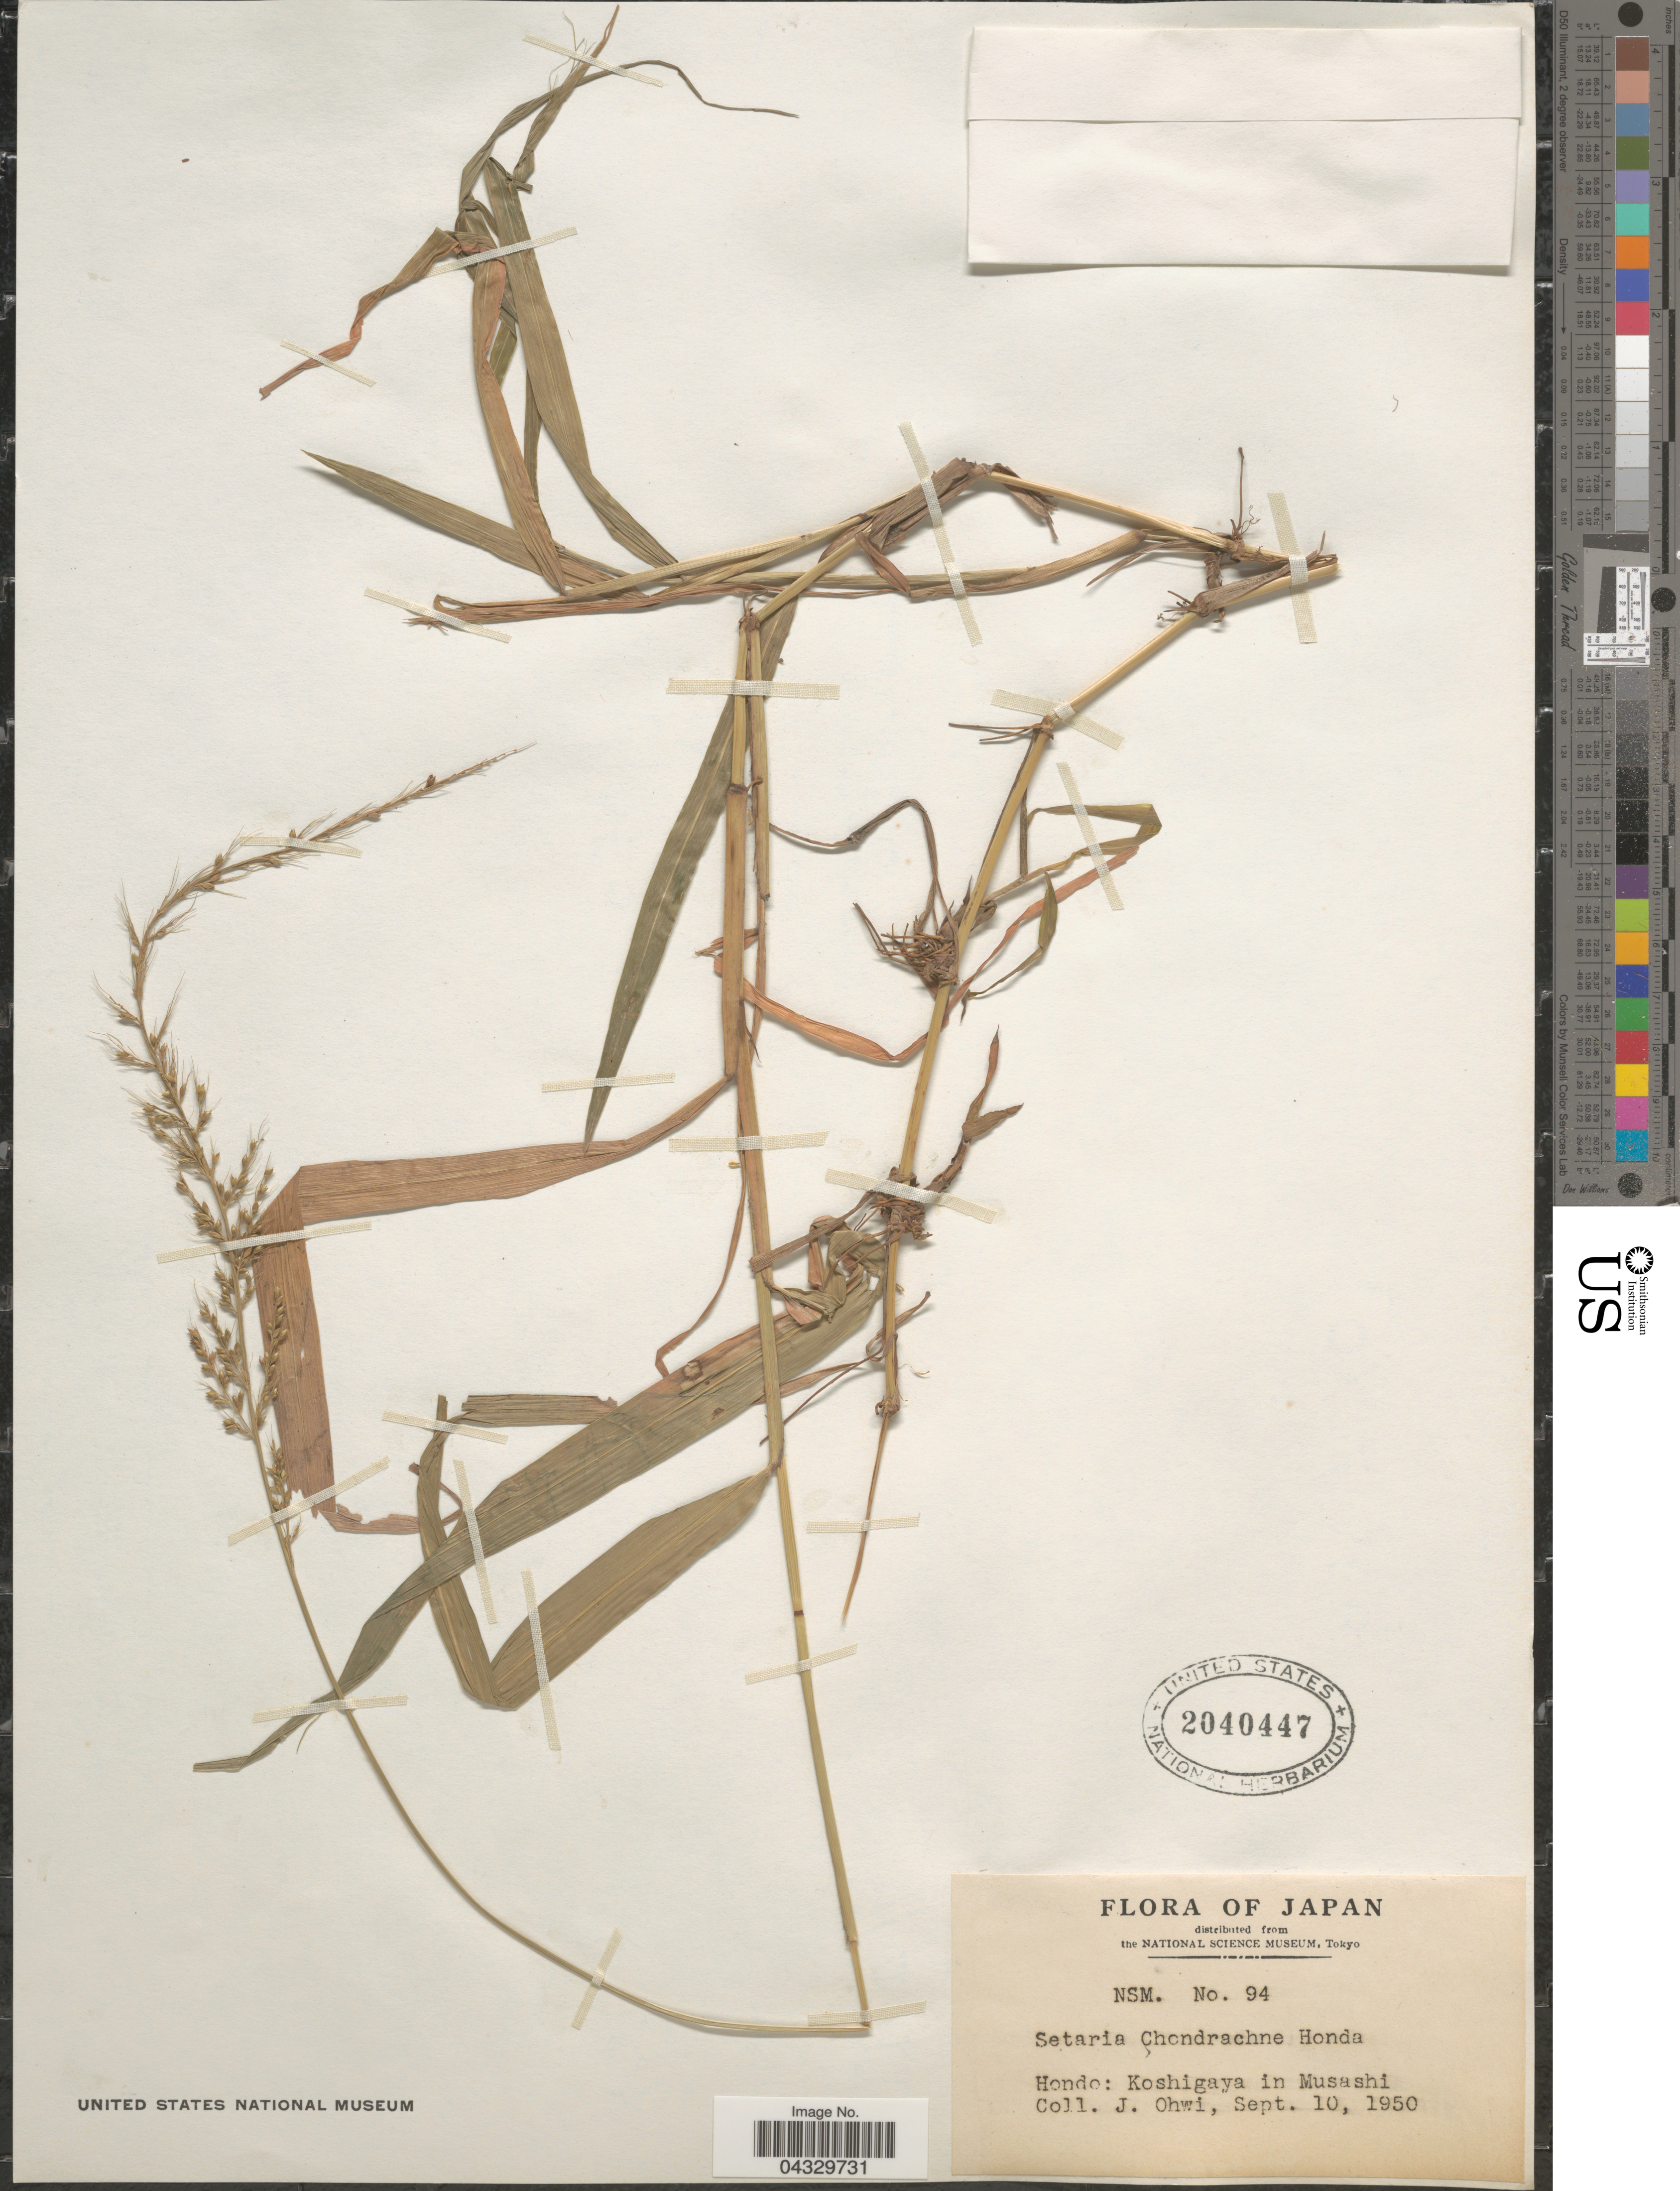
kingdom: Plantae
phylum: Tracheophyta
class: Liliopsida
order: Poales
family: Poaceae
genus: Setaria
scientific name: Setaria chondrachne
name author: (Steud.) Honda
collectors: J. Ohwi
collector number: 94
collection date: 1950-09-10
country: Japan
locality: Hondo: Koshigaya in Musashi.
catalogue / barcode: US 2040447